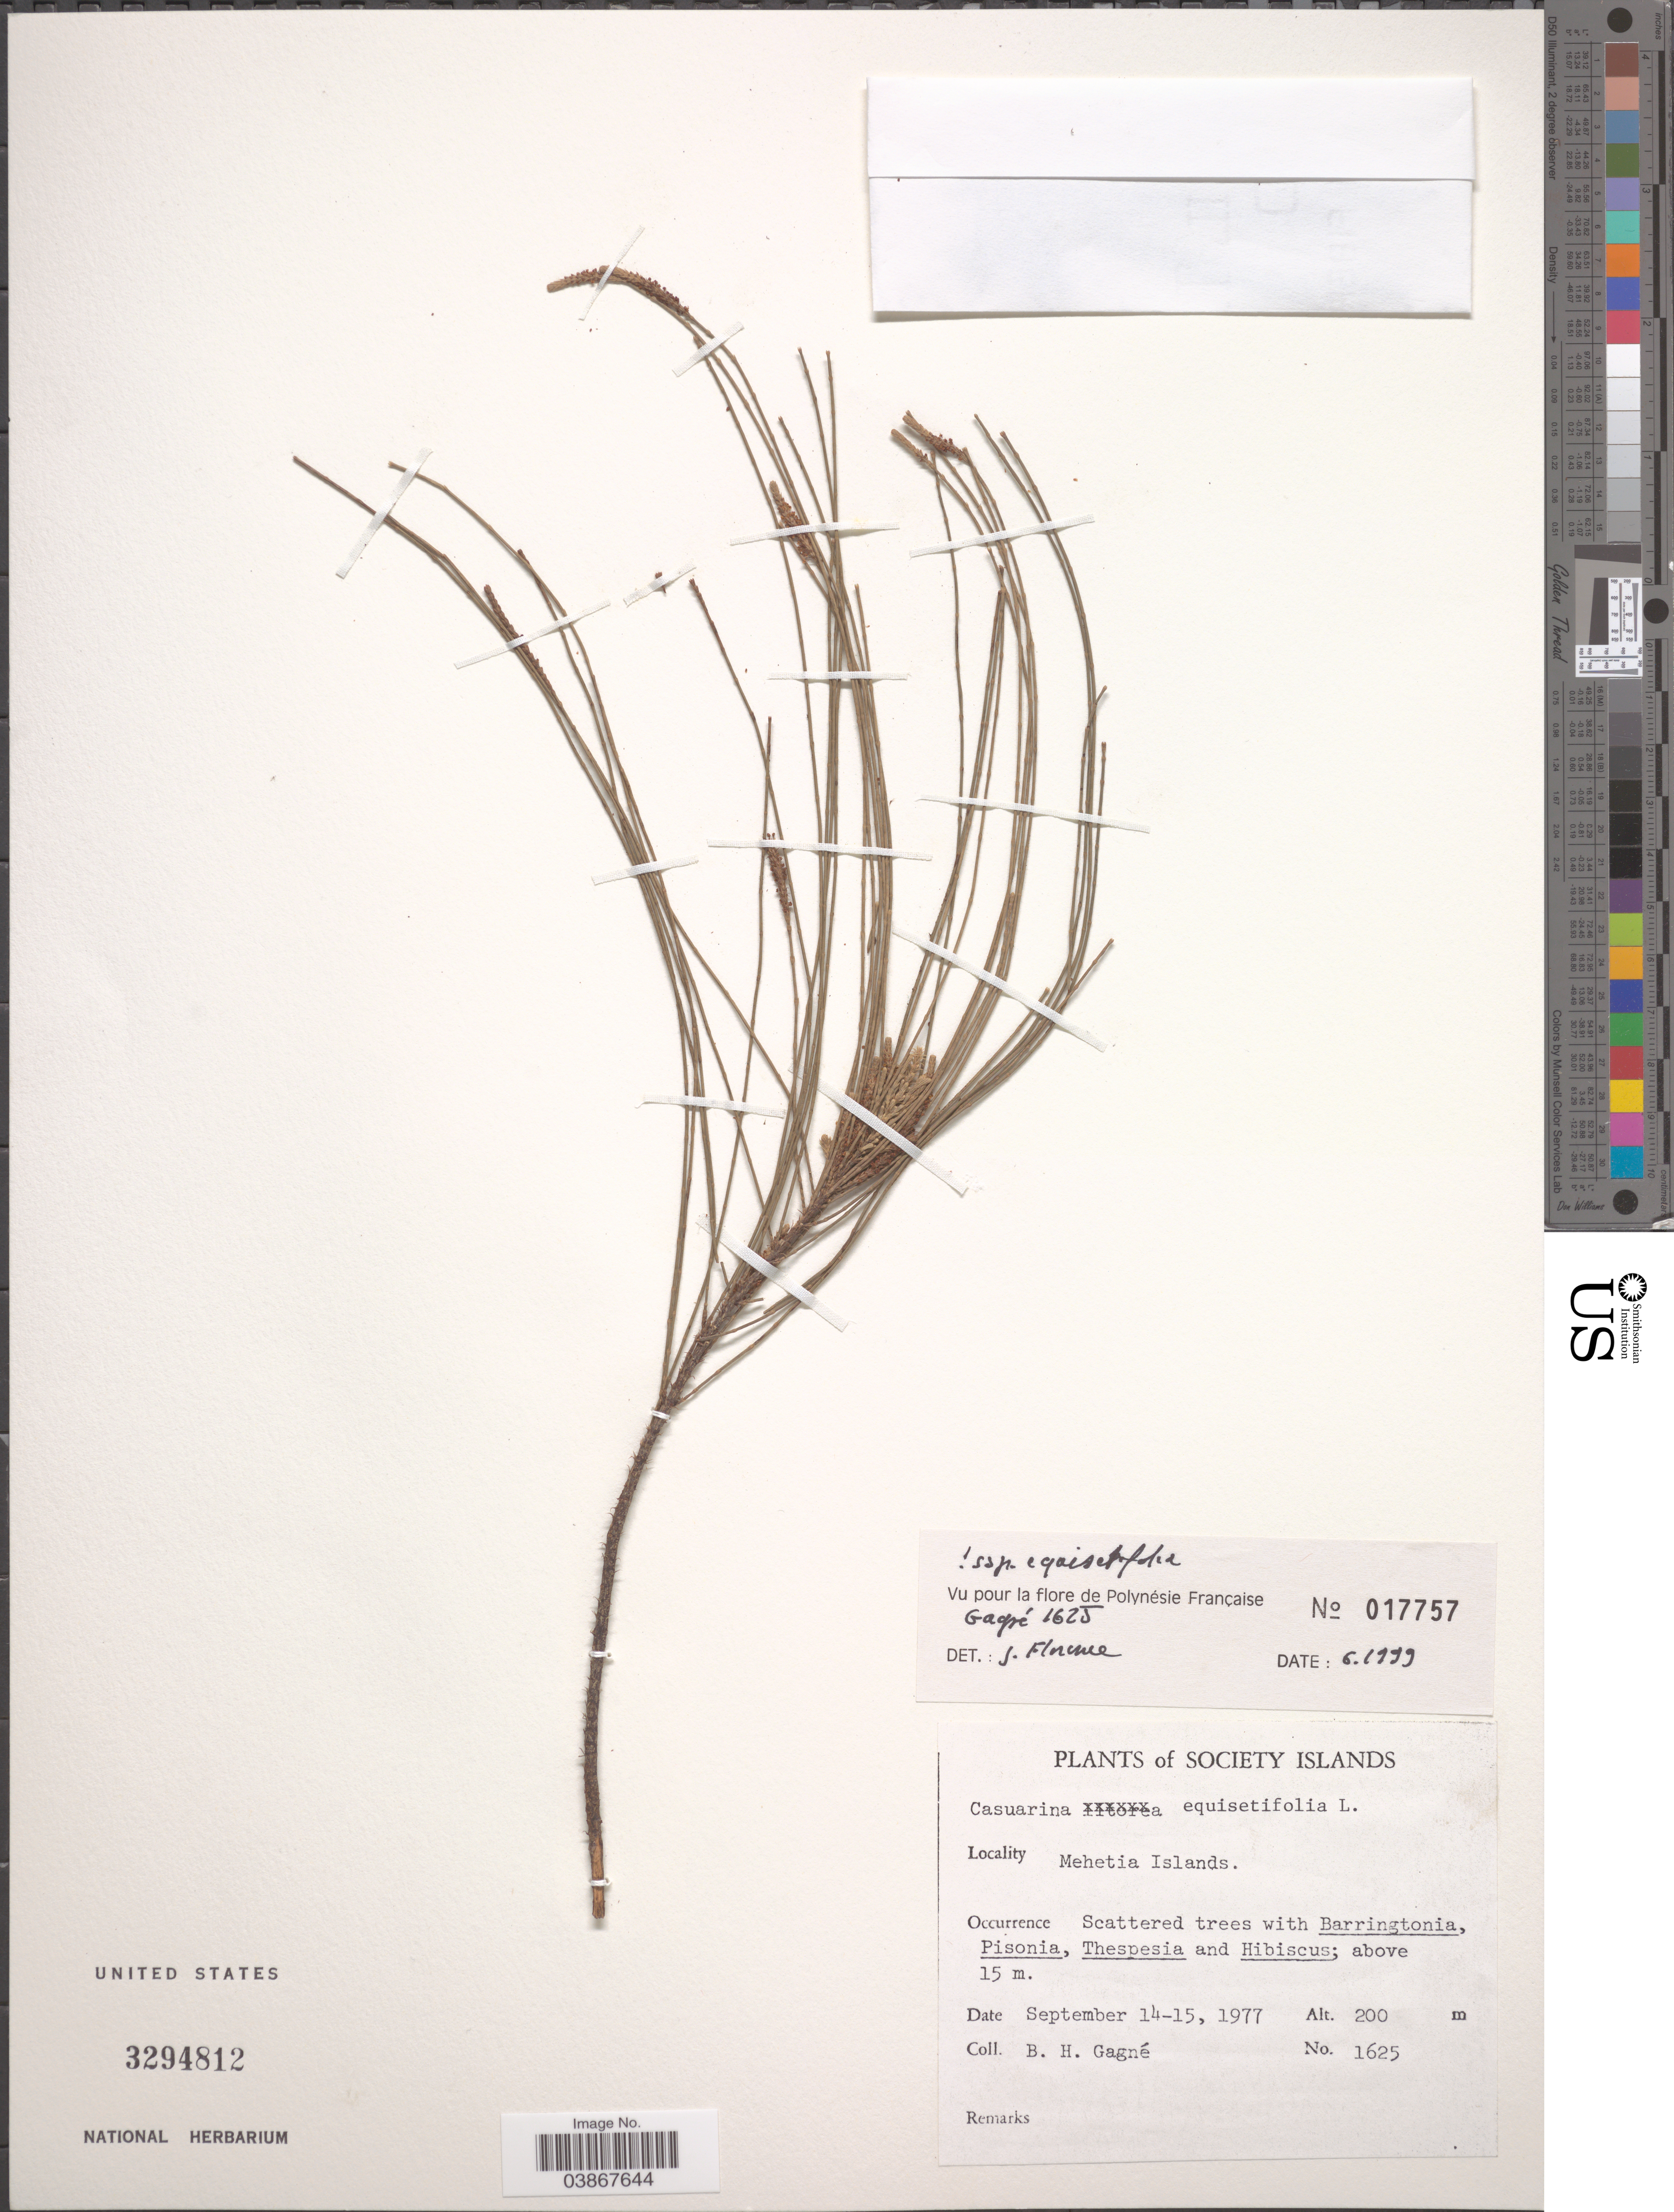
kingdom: Plantae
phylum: Tracheophyta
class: Magnoliopsida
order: Fagales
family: Casuarinaceae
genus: Casuarina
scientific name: Casuarina equisetifolia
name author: L.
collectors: B. H. Gagné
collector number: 1625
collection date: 1977-09-14/1977-09-15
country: French Polynesia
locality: Society Islands. Mehetia Islands.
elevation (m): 200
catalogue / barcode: US 3294812